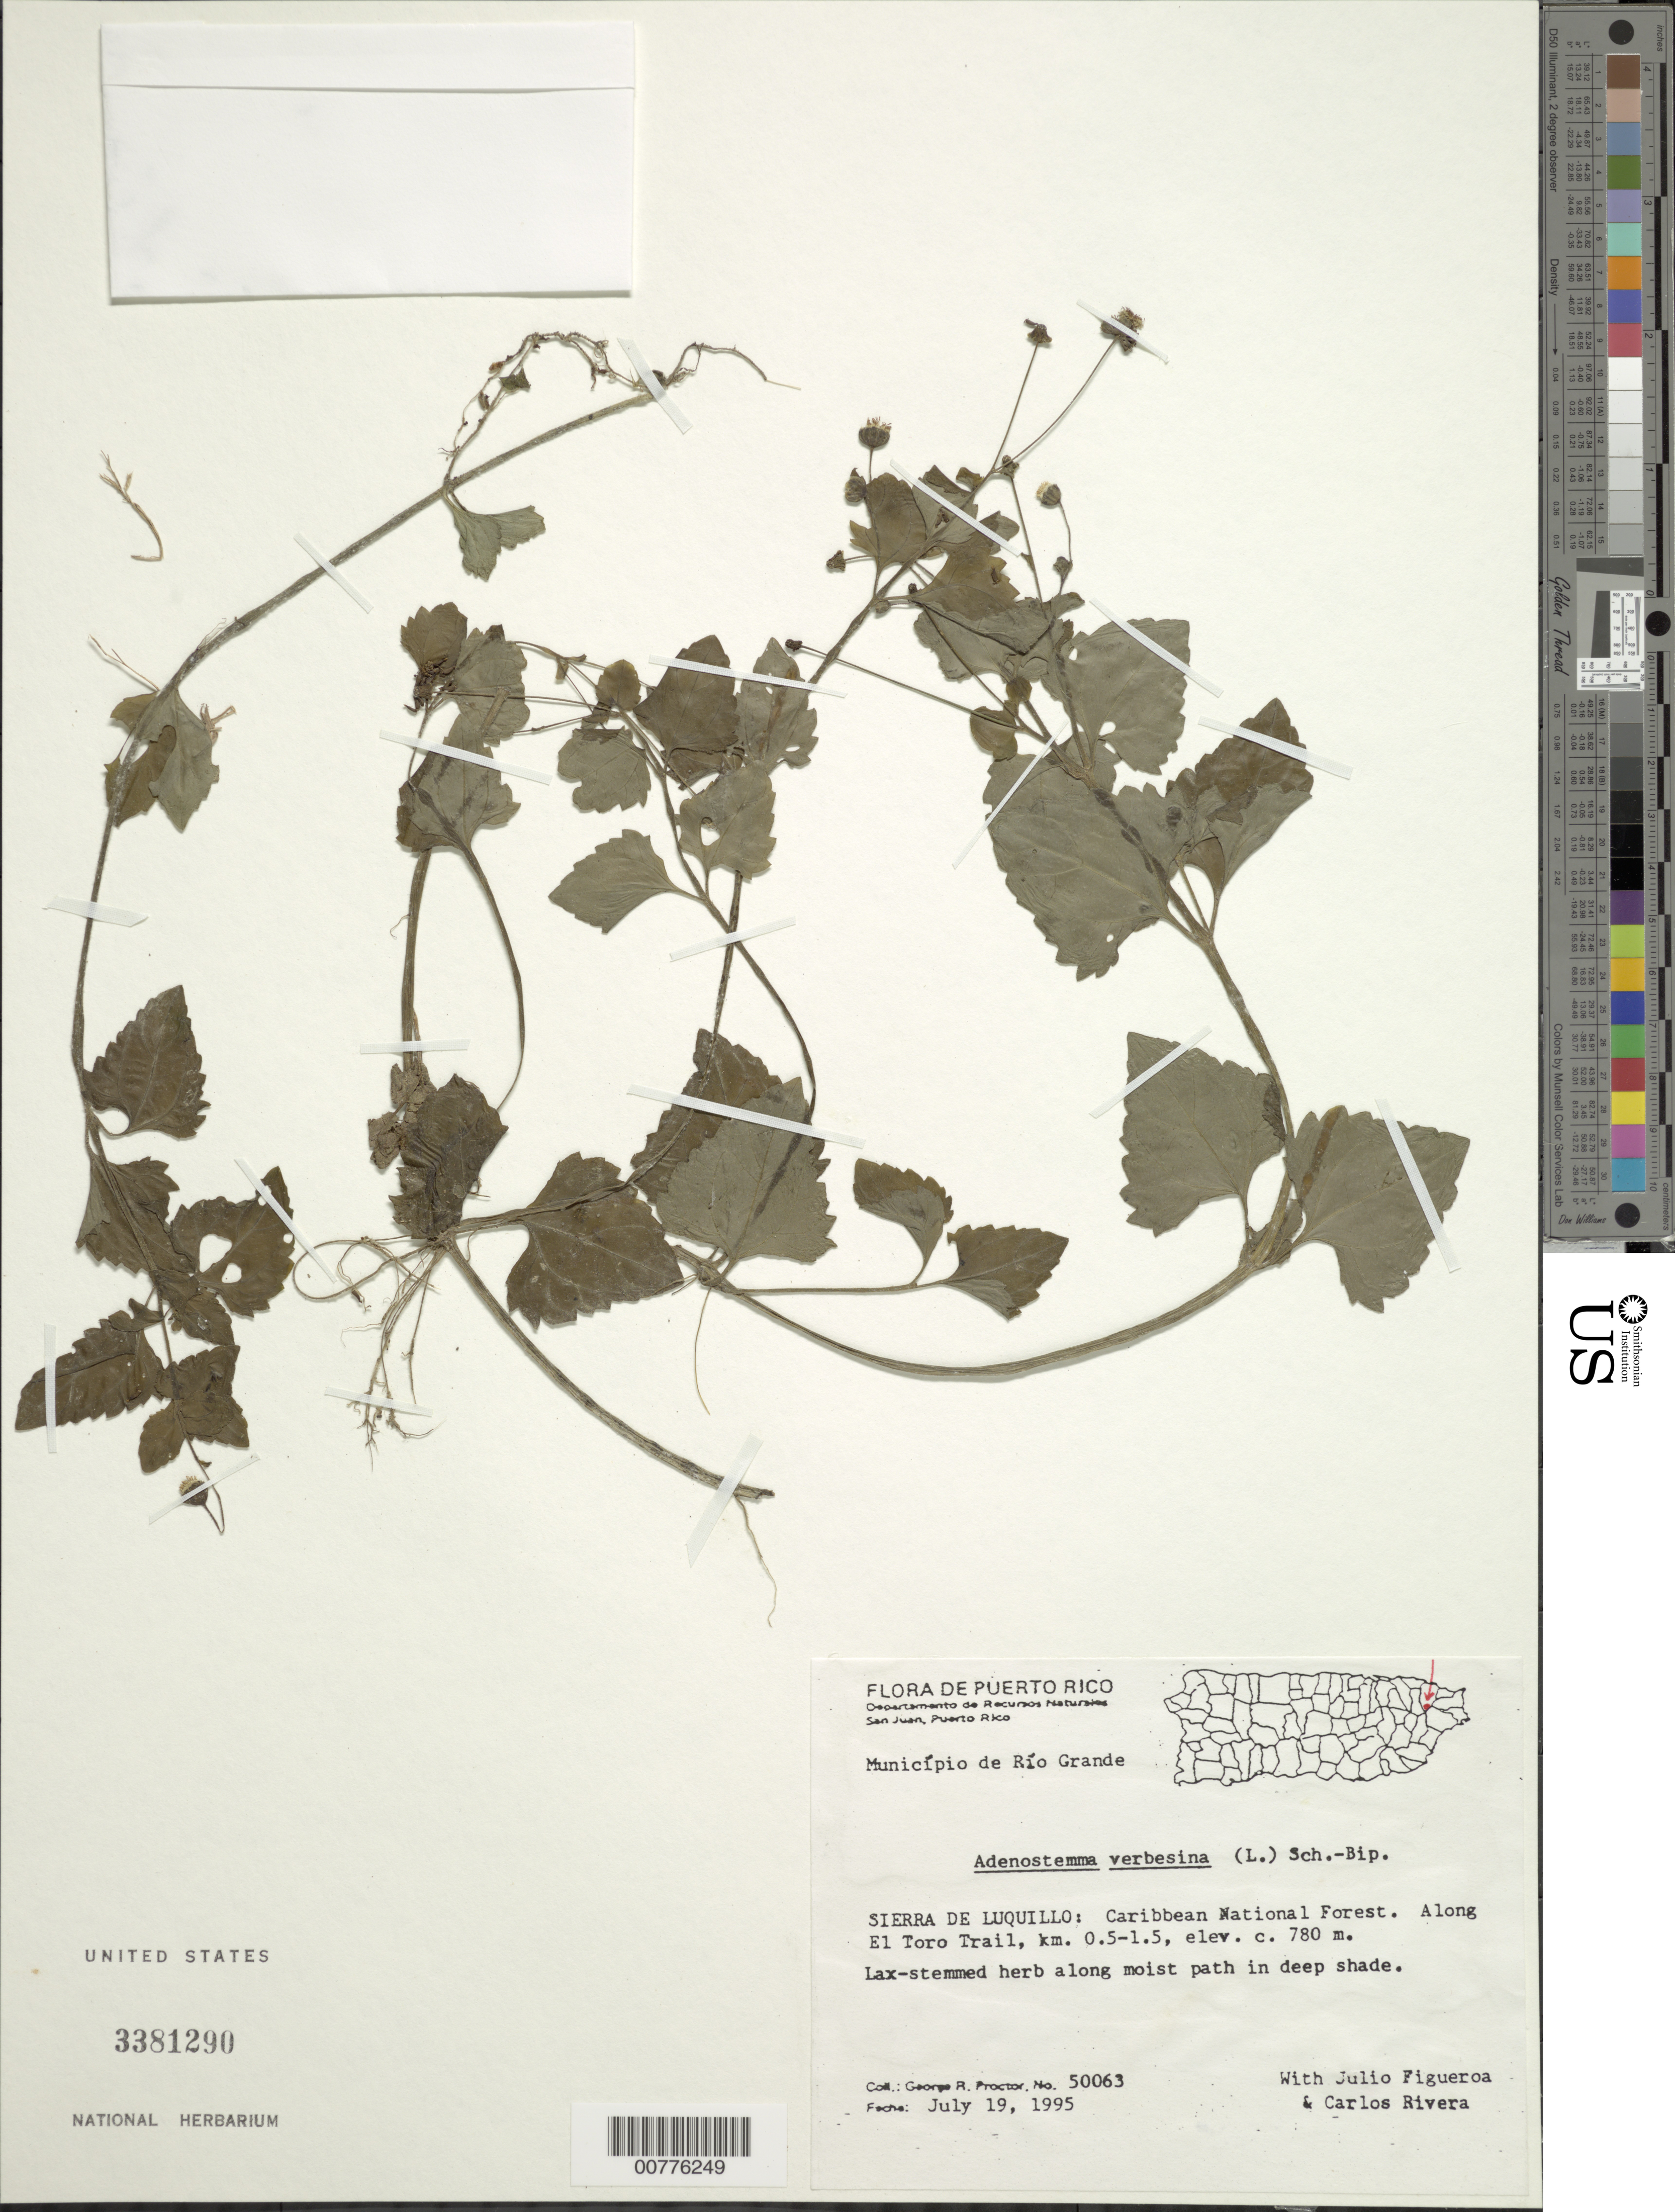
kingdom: Plantae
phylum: Tracheophyta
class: Magnoliopsida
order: Asterales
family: Asteraceae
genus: Adenostemma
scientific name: Adenostemma verbesina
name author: (L.) Sch. Bip.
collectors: G. R. Proctor, J. Figueros & C. Rivera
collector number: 50063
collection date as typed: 19 Jul 1995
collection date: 1995-07-19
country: Puerto Rico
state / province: Luquillo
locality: Sierra de Luquillo, Caribbean National Forest. Along El Toro trail, km 0.5-1.5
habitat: Along moist path in deep shade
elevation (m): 780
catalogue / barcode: US 3381290